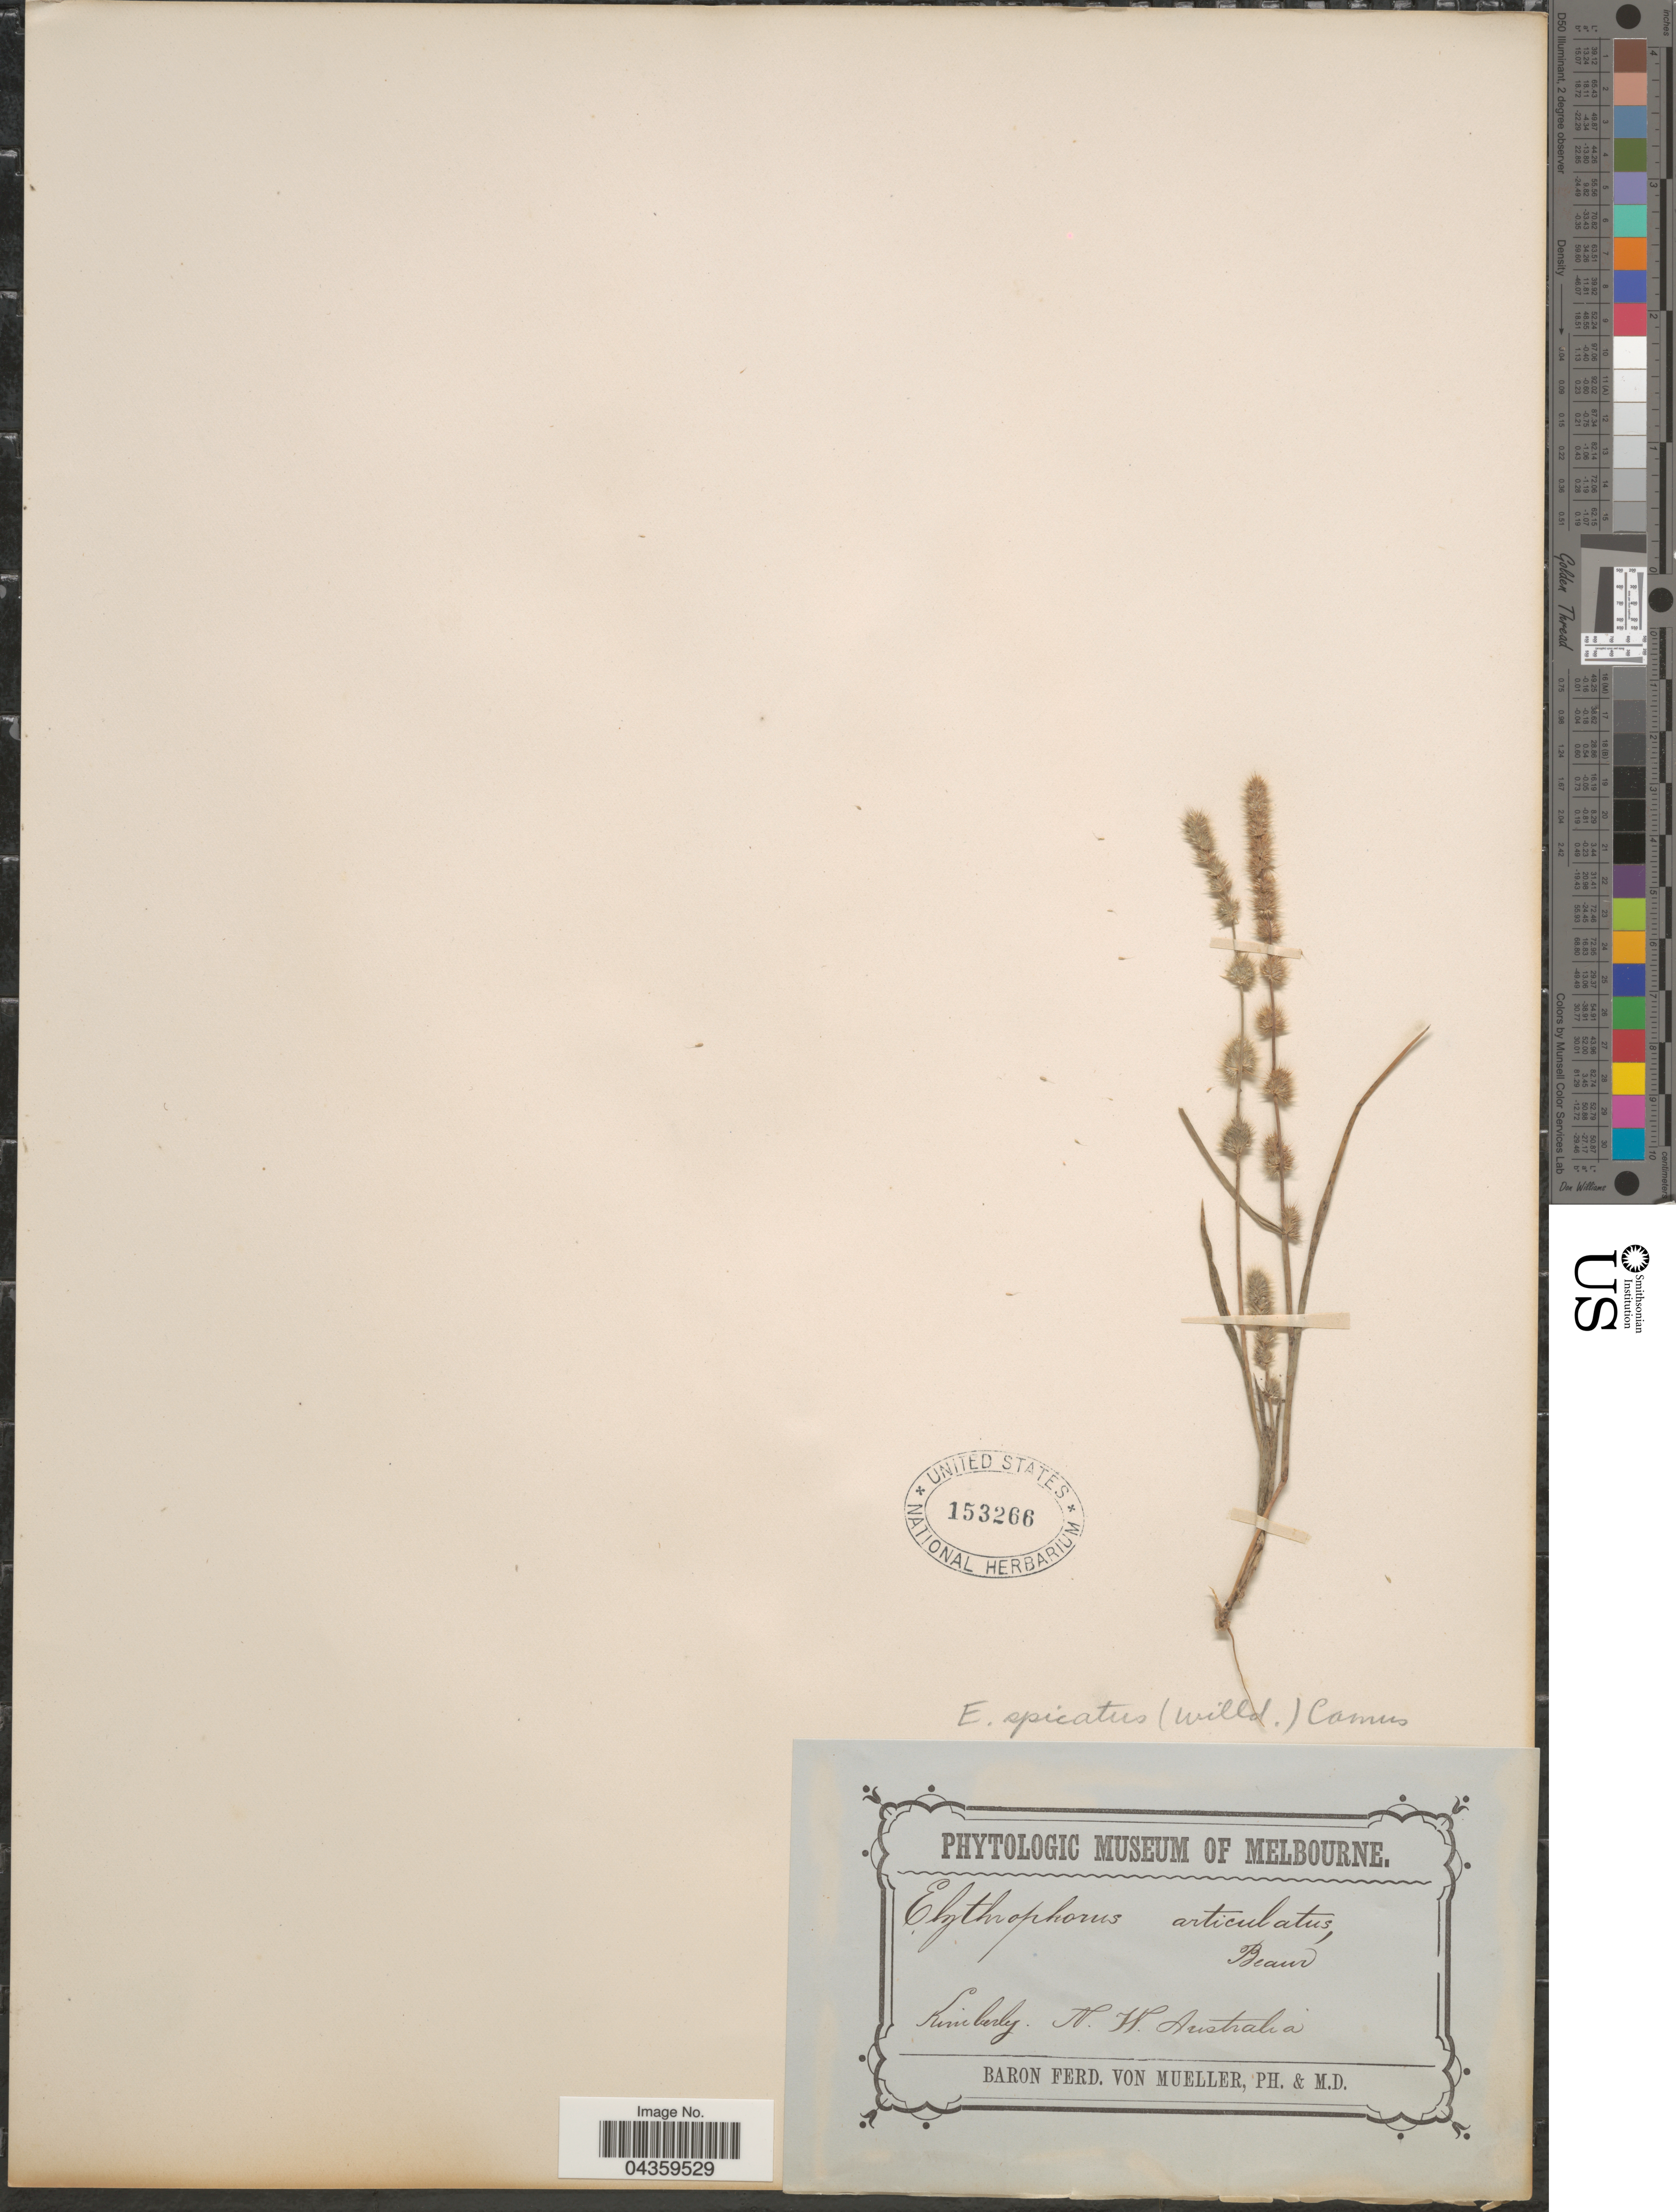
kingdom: Plantae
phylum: Tracheophyta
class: Liliopsida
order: Poales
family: Poaceae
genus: Elytrophorus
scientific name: Elytrophorus spicatus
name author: (Willd.) A. Camus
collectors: F. Mueller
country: Australia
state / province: Western Australia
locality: Kimberly. N. W. Australia.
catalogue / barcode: US 153266